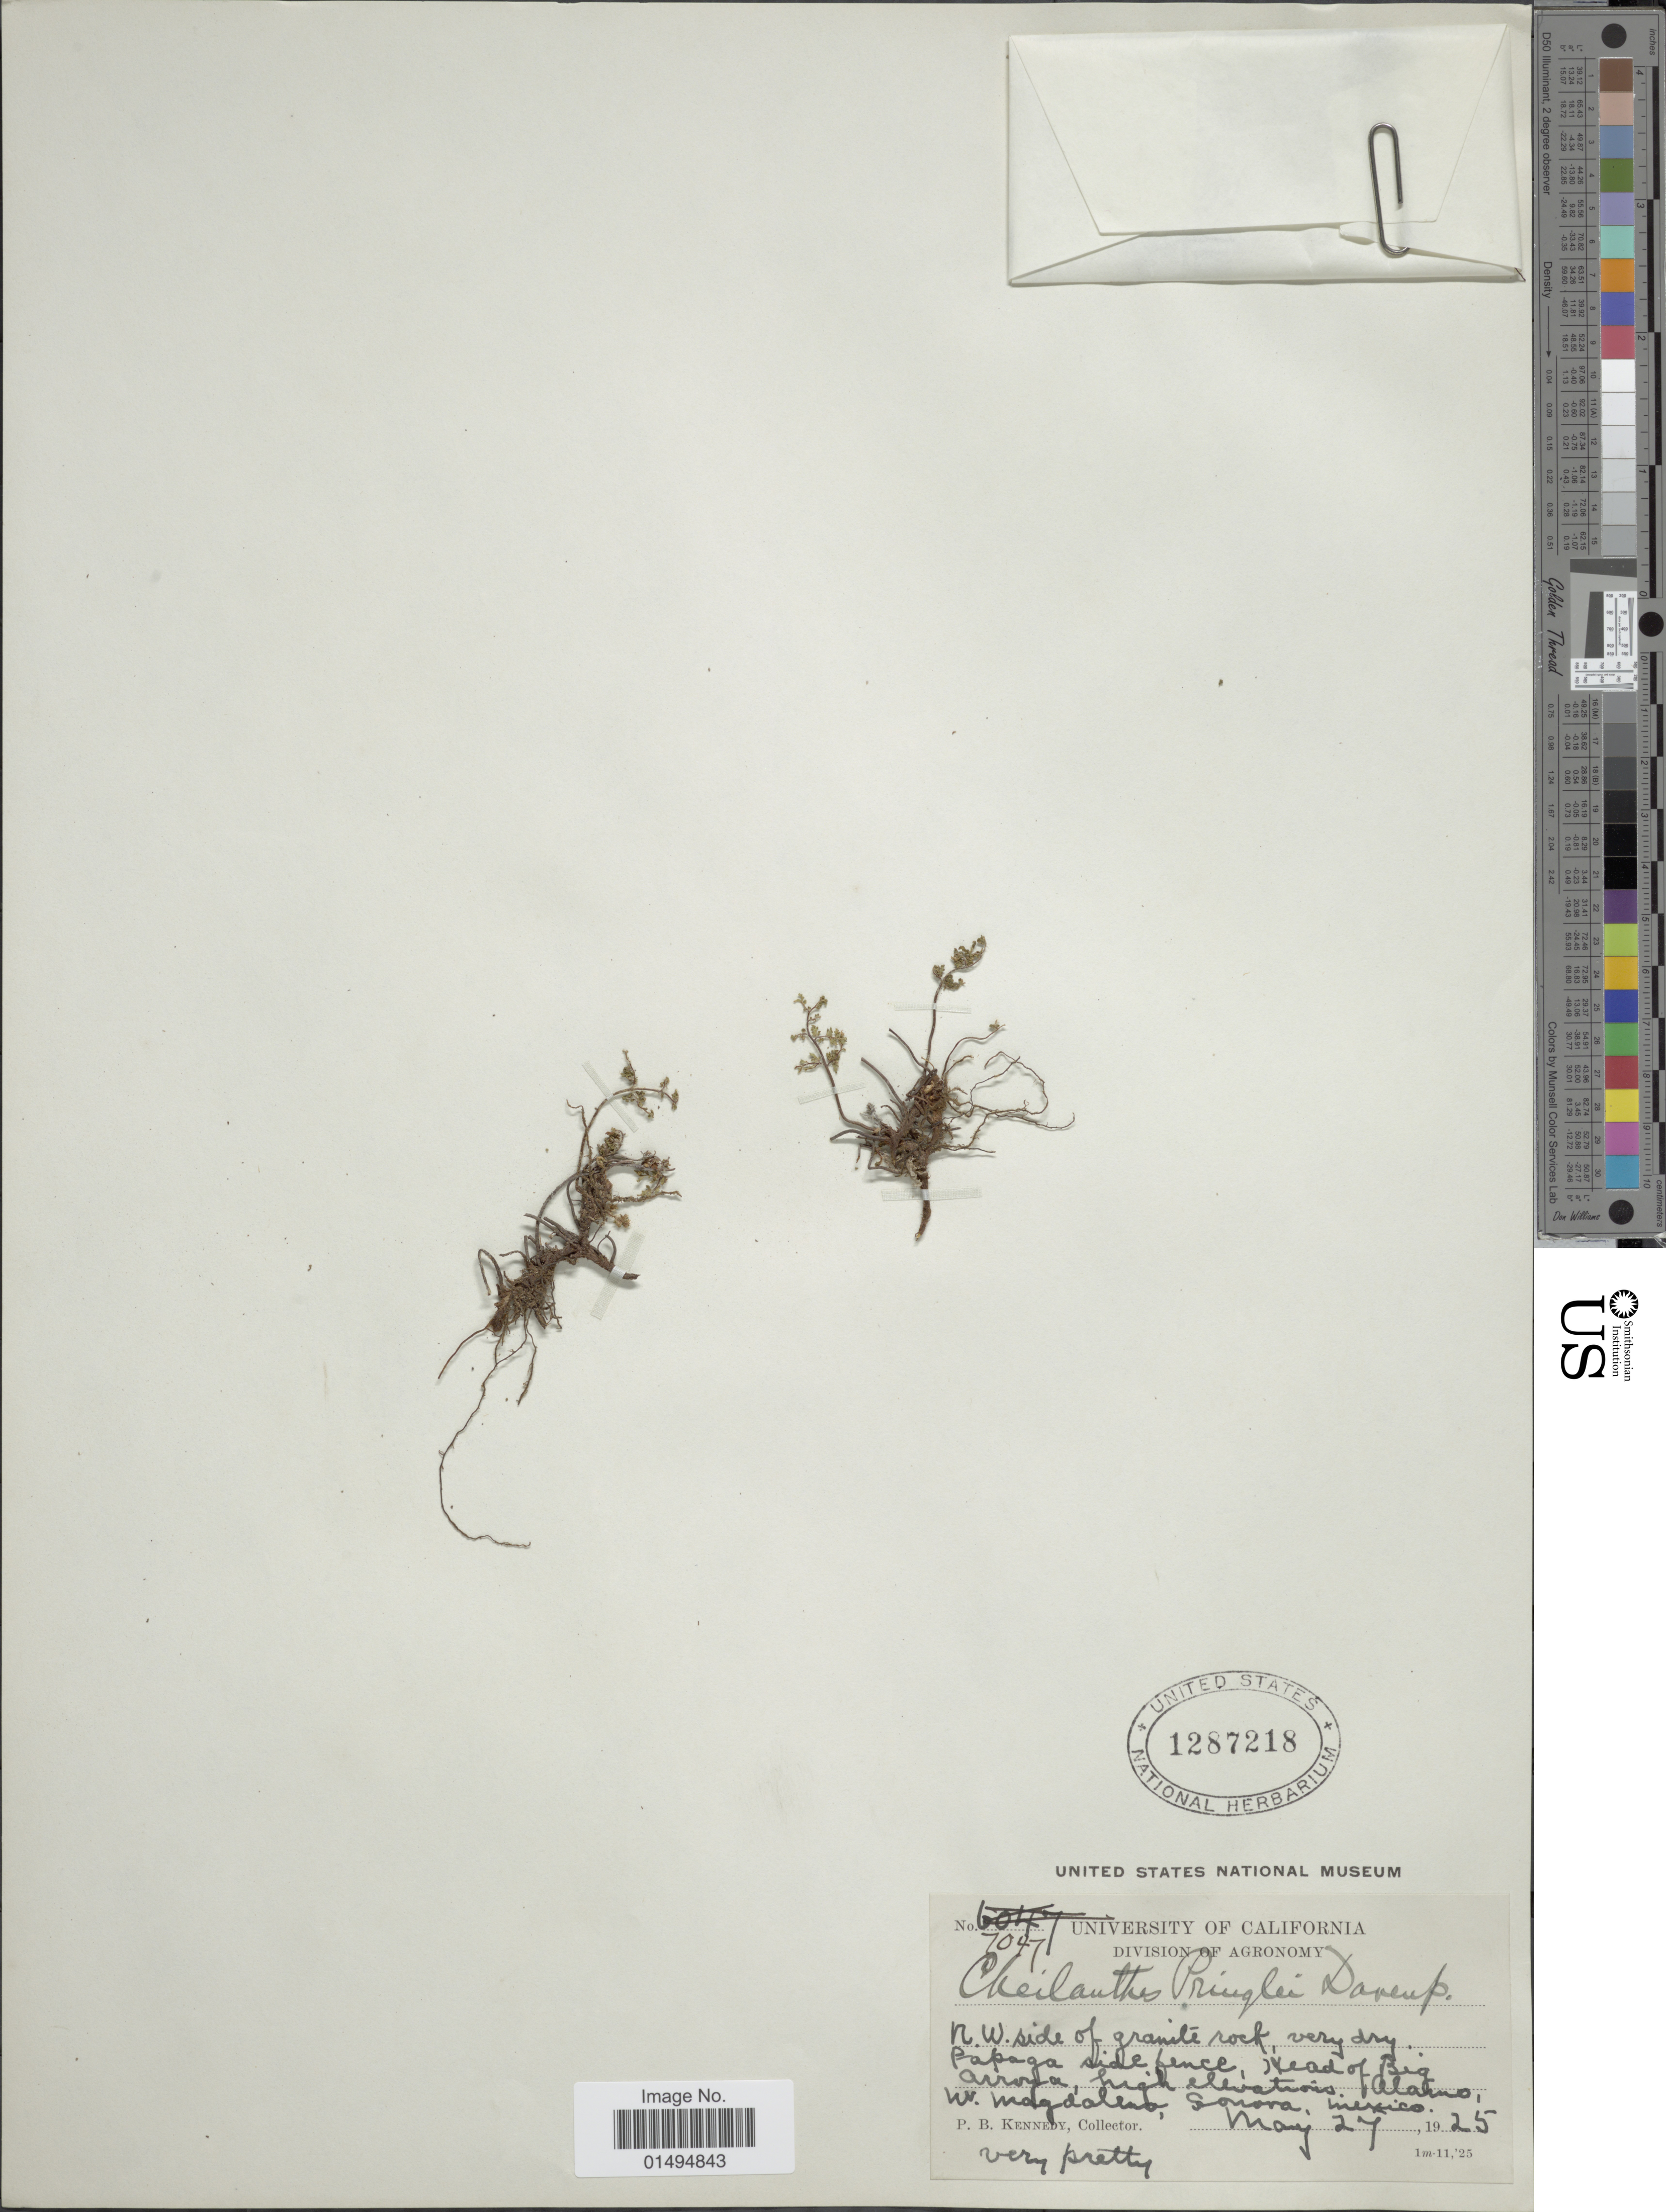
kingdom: Plantae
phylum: Tracheophyta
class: Polypodiopsida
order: Polypodiales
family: Pteridaceae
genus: Myriopteris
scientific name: Myriopteris pringlei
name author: (Davenp.) Grusz & Windham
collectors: P. B. Kennedy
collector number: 7047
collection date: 1925-05-27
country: Mexico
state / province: Sonora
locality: Papaga side fence, stead of Big arroya. N.W. side. Alamo, W. Magdalena.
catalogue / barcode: US 1287218